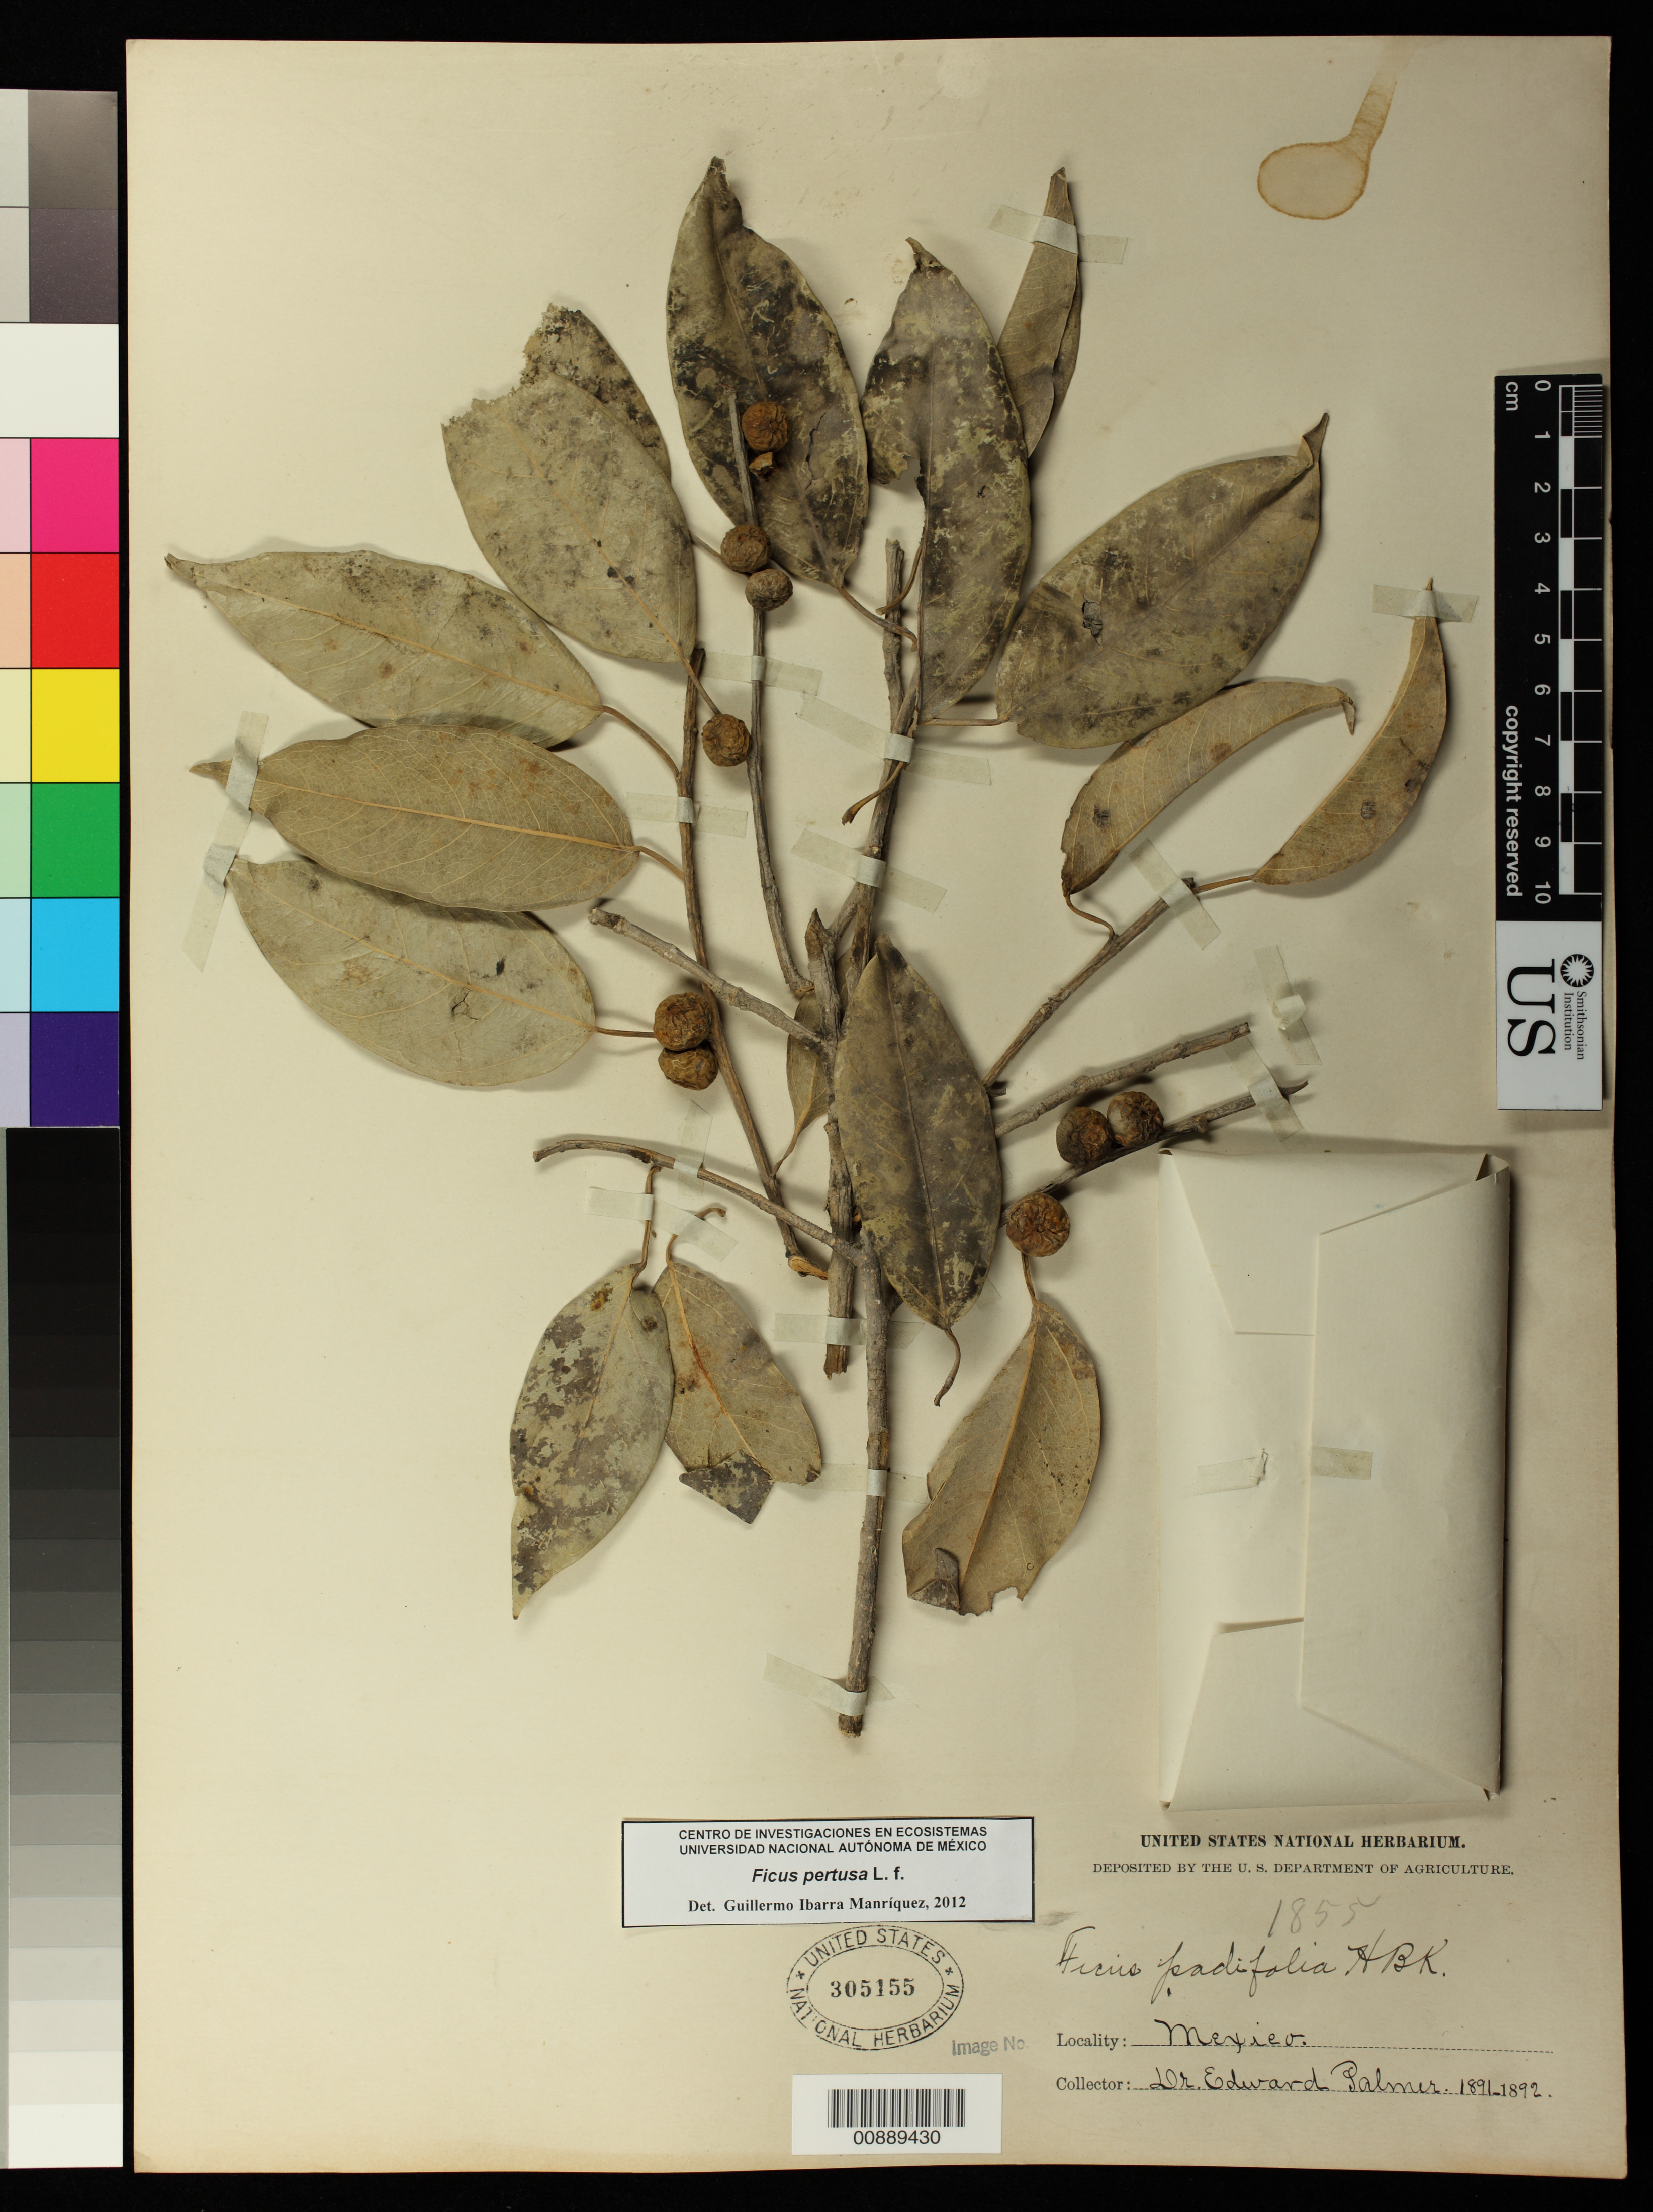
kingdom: Plantae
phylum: Tracheophyta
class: Magnoliopsida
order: Rosales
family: Moraceae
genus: Ficus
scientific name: Ficus pertusa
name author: L. f.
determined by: Manriquez, G. I.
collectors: E. Palmer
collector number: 1855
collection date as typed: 1891 to -- --- 1892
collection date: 1891/1892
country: Mexico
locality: Mexico.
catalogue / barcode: US 305155